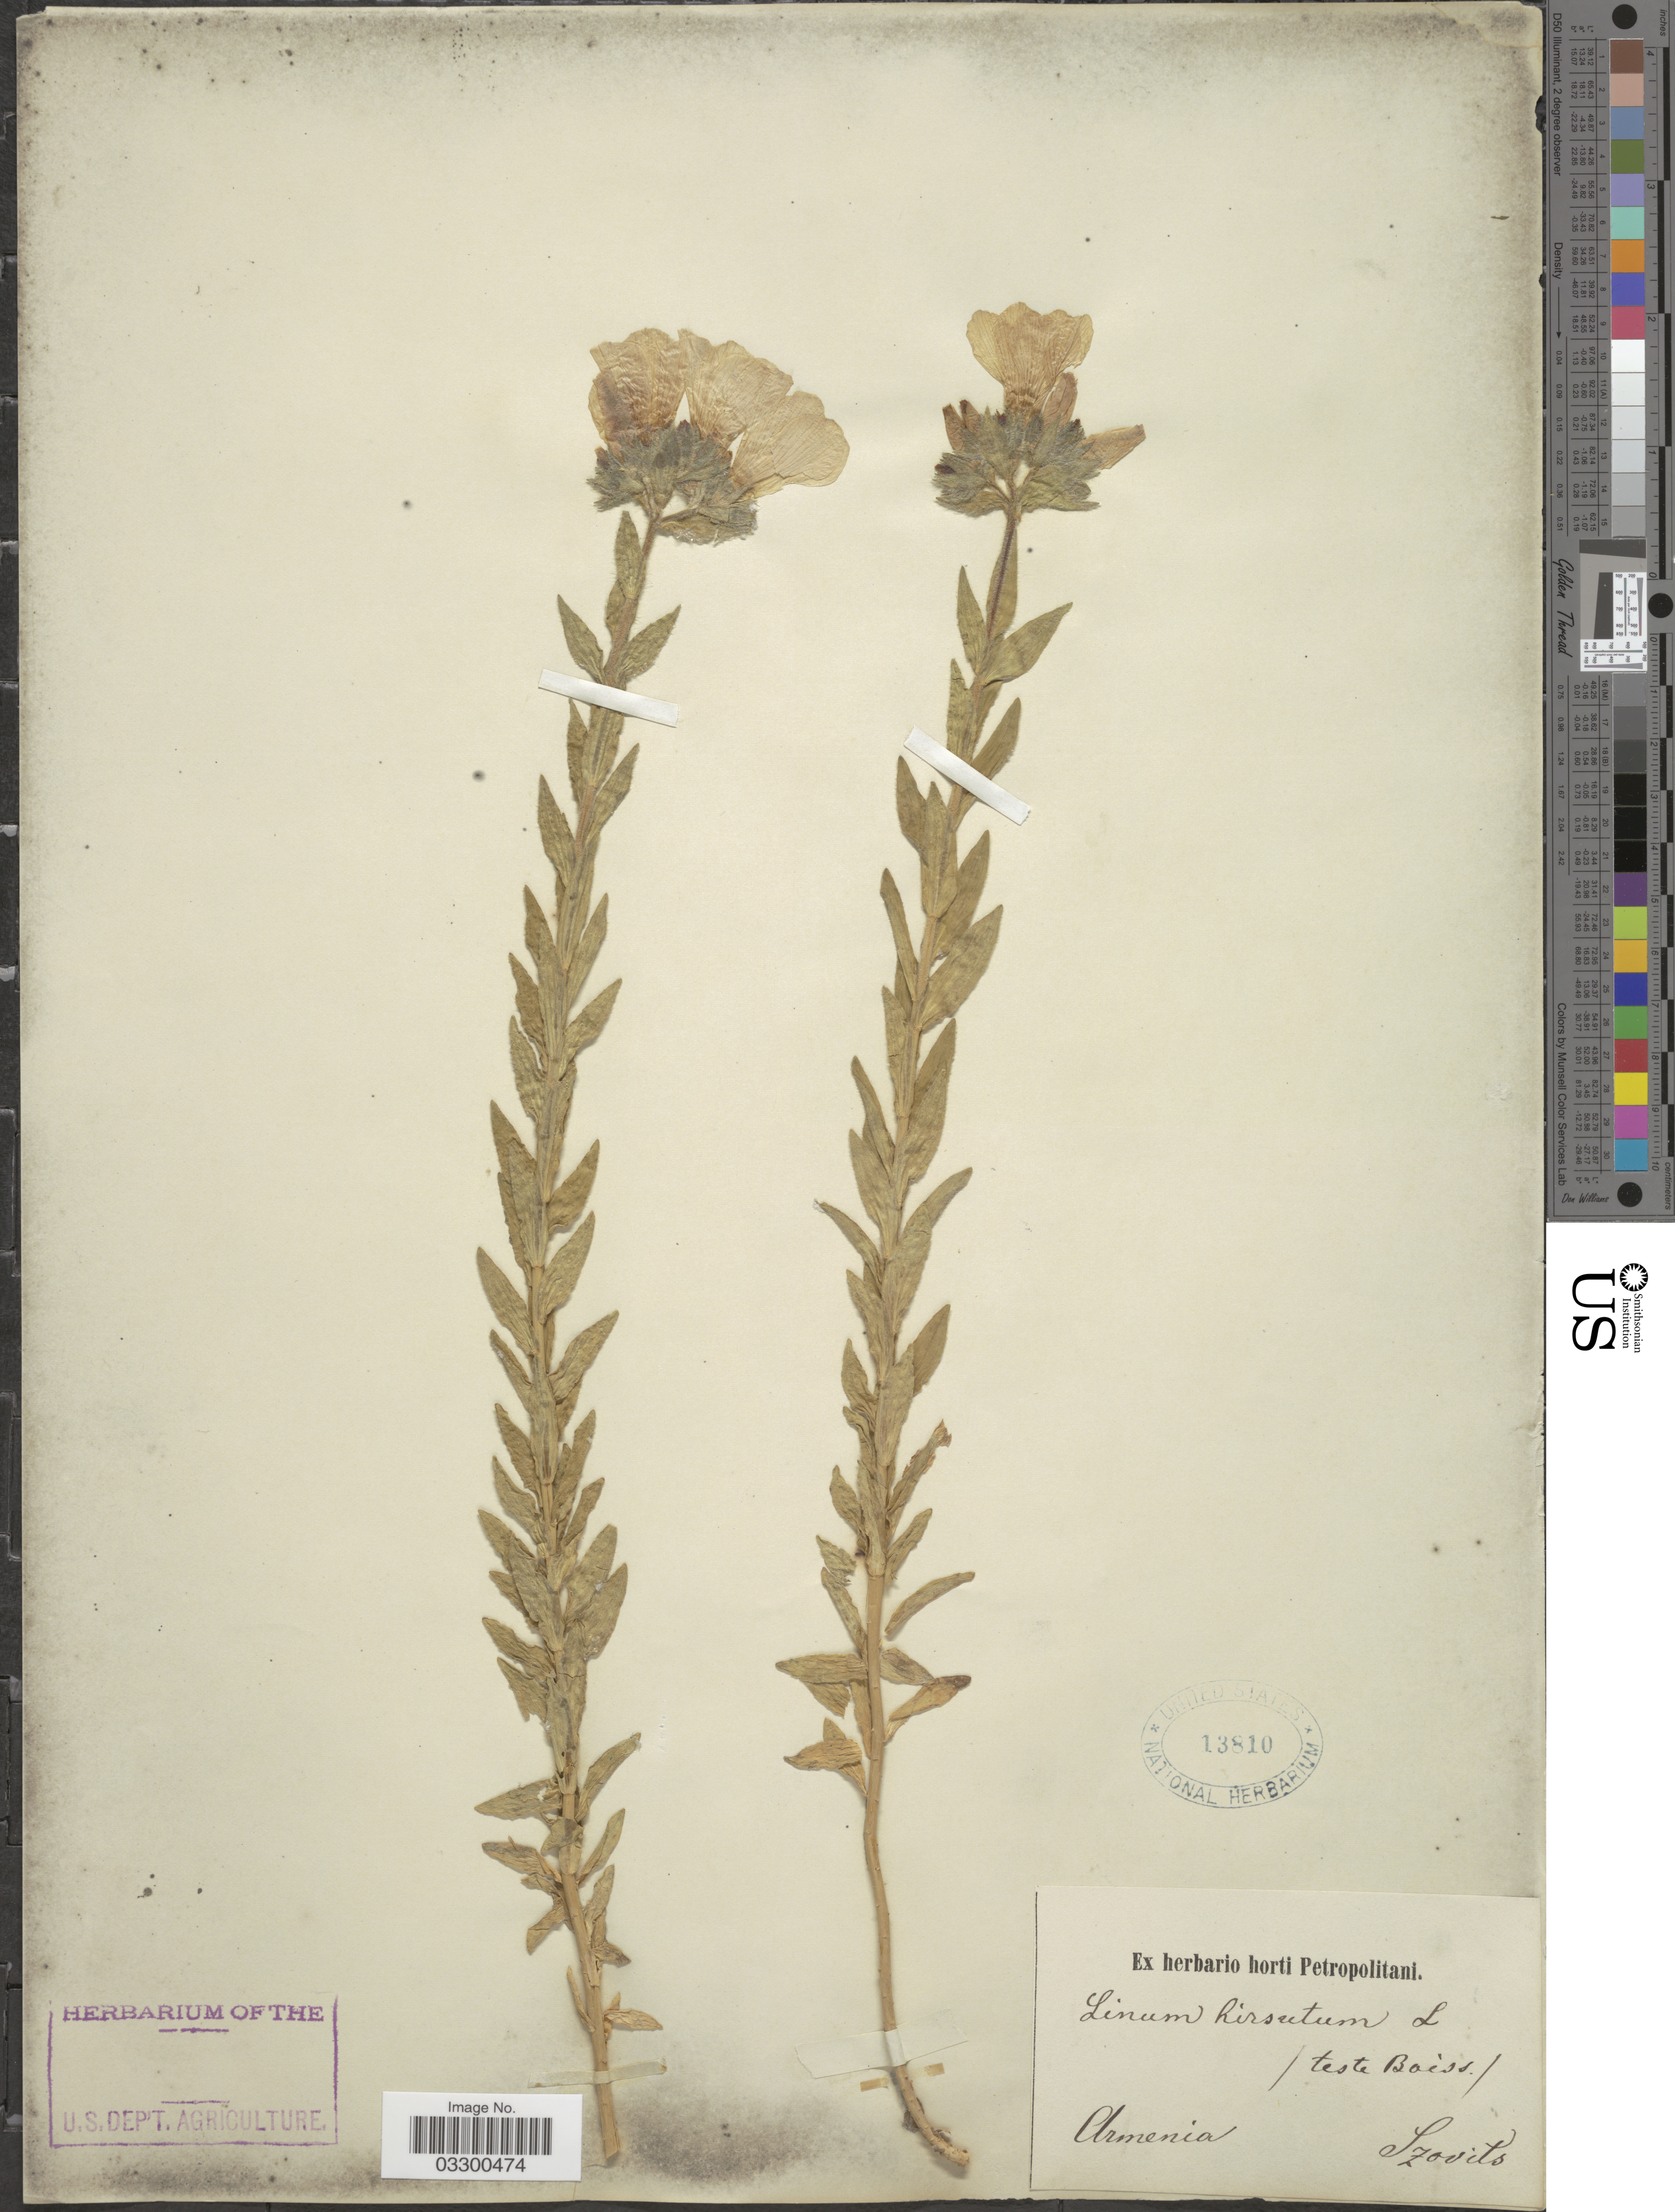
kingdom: Plantae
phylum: Tracheophyta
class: Magnoliopsida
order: Malpighiales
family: Linaceae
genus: Linum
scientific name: Linum hirsutum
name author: L.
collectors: Szovits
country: Armenia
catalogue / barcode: US 13810